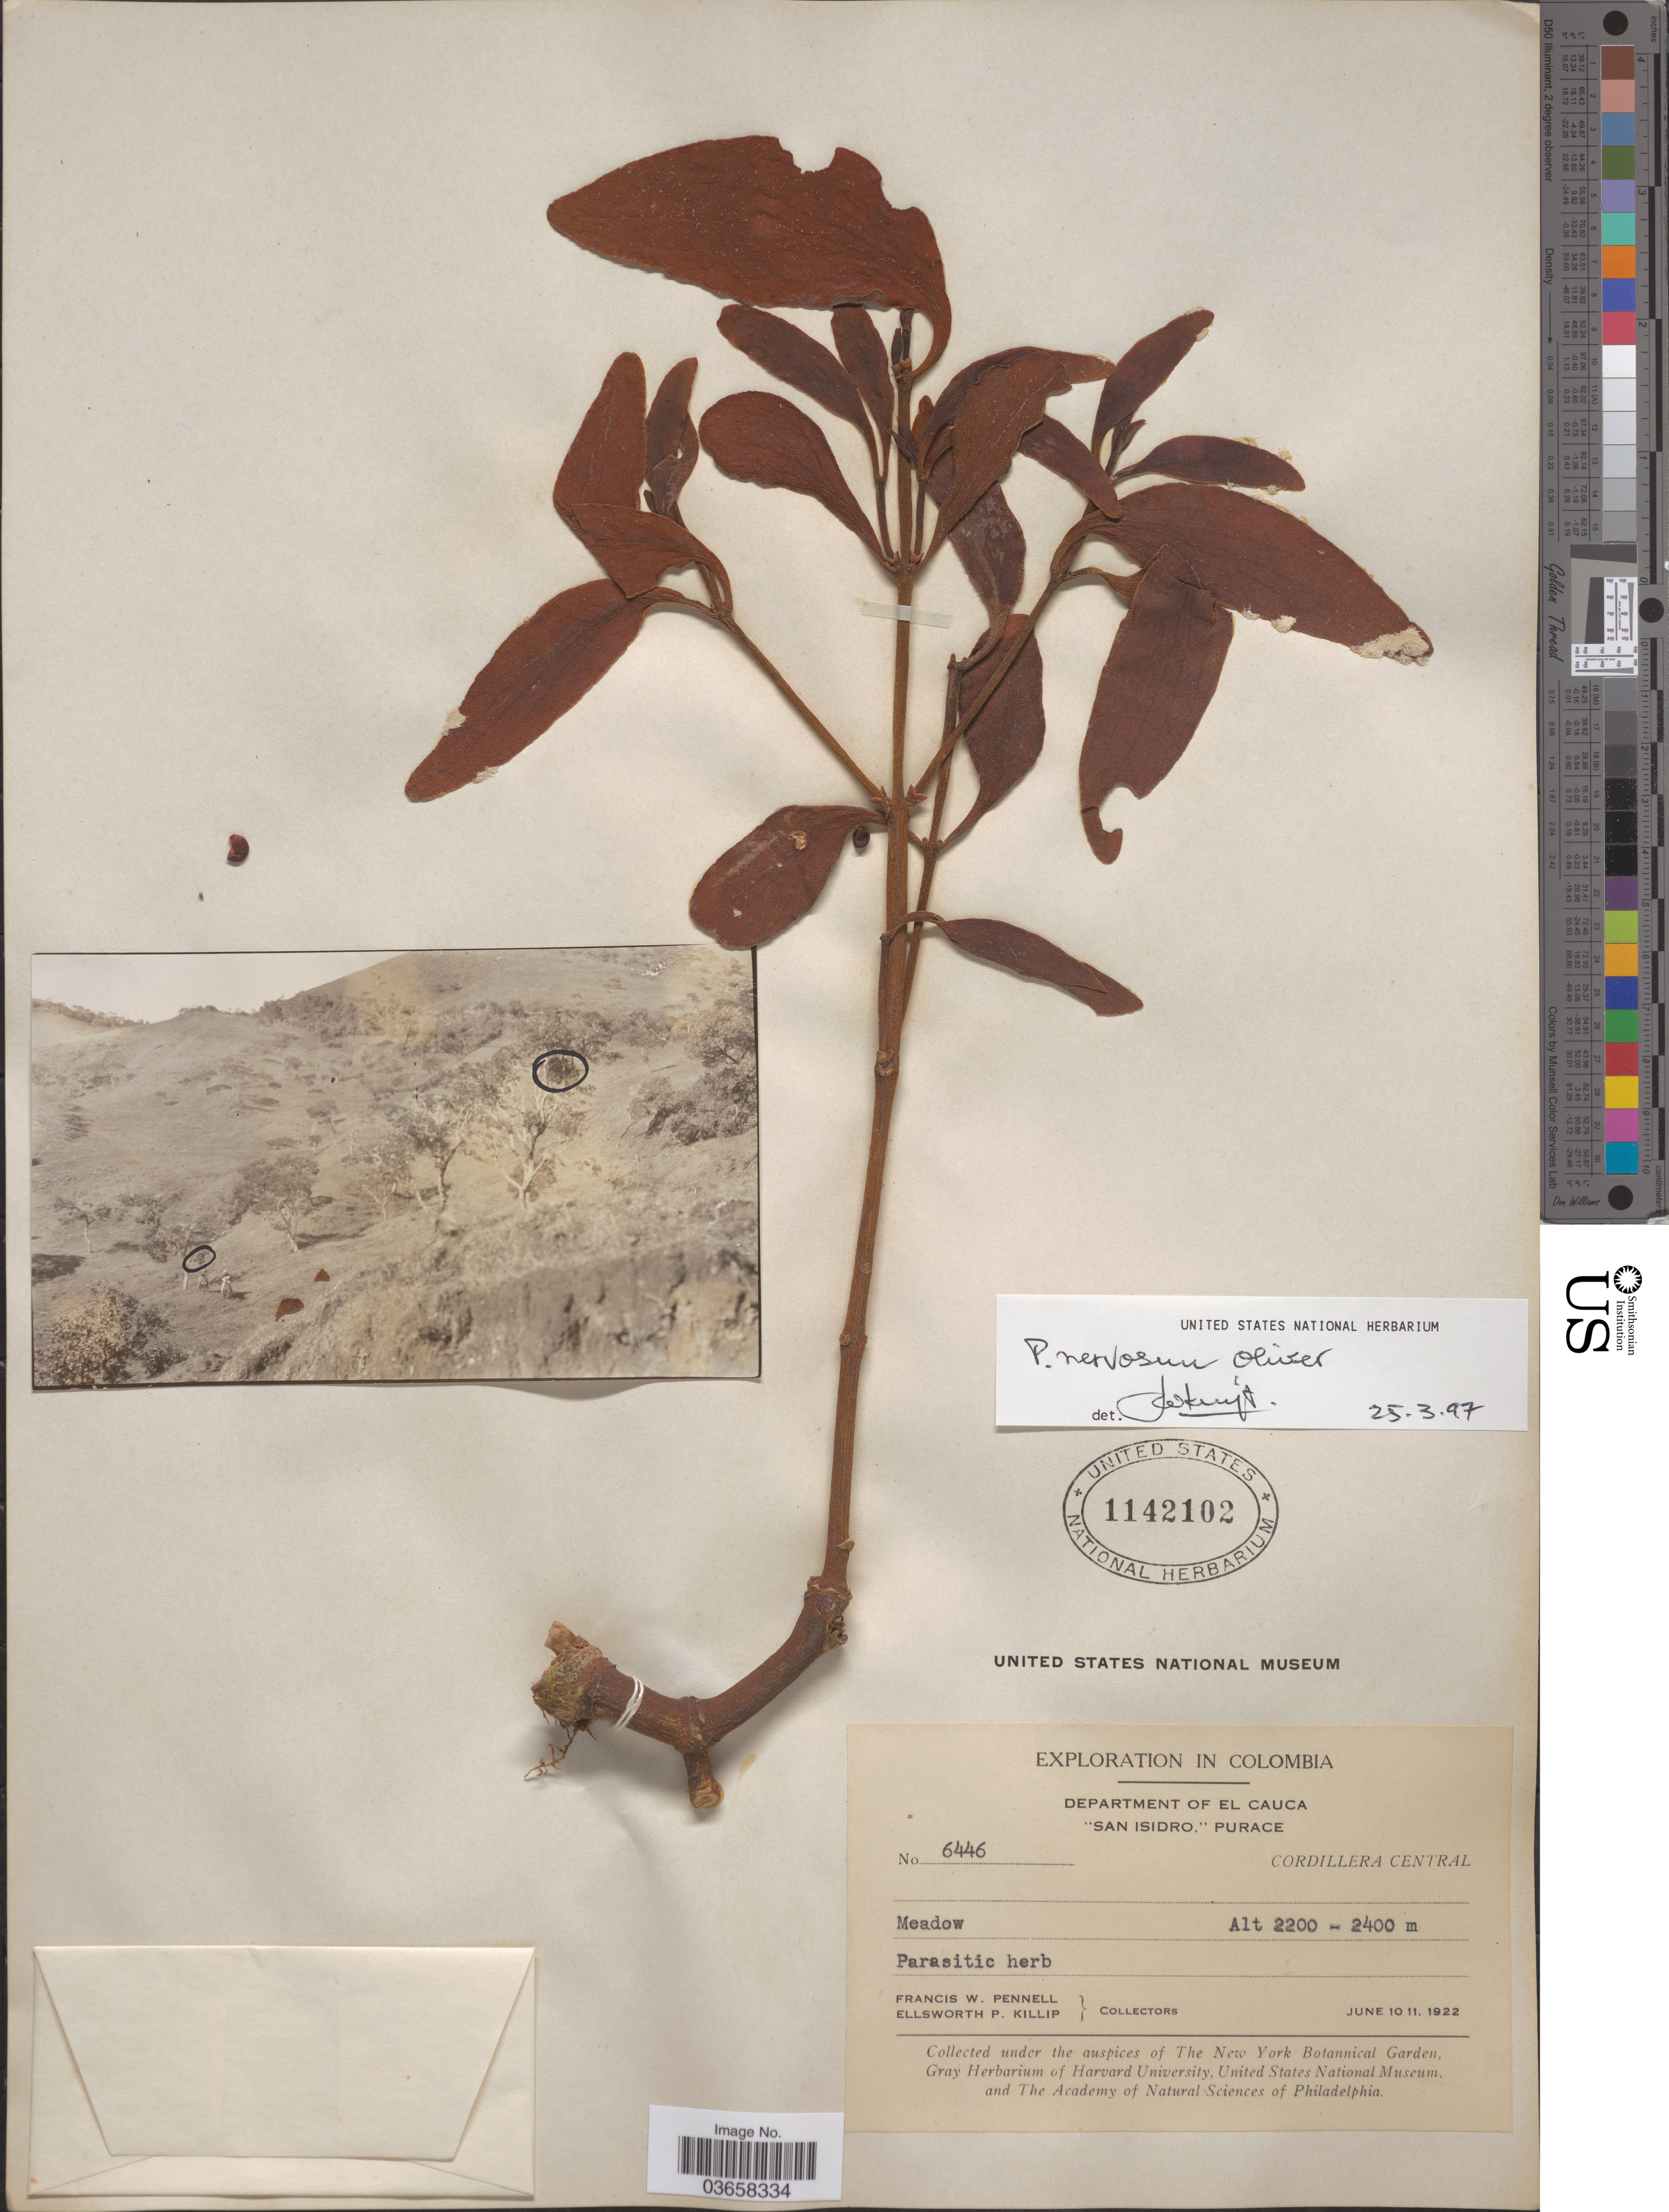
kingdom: Plantae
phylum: Tracheophyta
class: Magnoliopsida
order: Santalales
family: Viscaceae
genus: Phoradendron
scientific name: Phoradendron nervosum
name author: Oliv.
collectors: F. W. Pennell & E. P. Killip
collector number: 6446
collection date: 1922-06-10/1922-06-11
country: Colombia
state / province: Cauca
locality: Department of El Cauca, "San Isidro," Purace, Cordillera Central.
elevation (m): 2200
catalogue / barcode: US 1142102